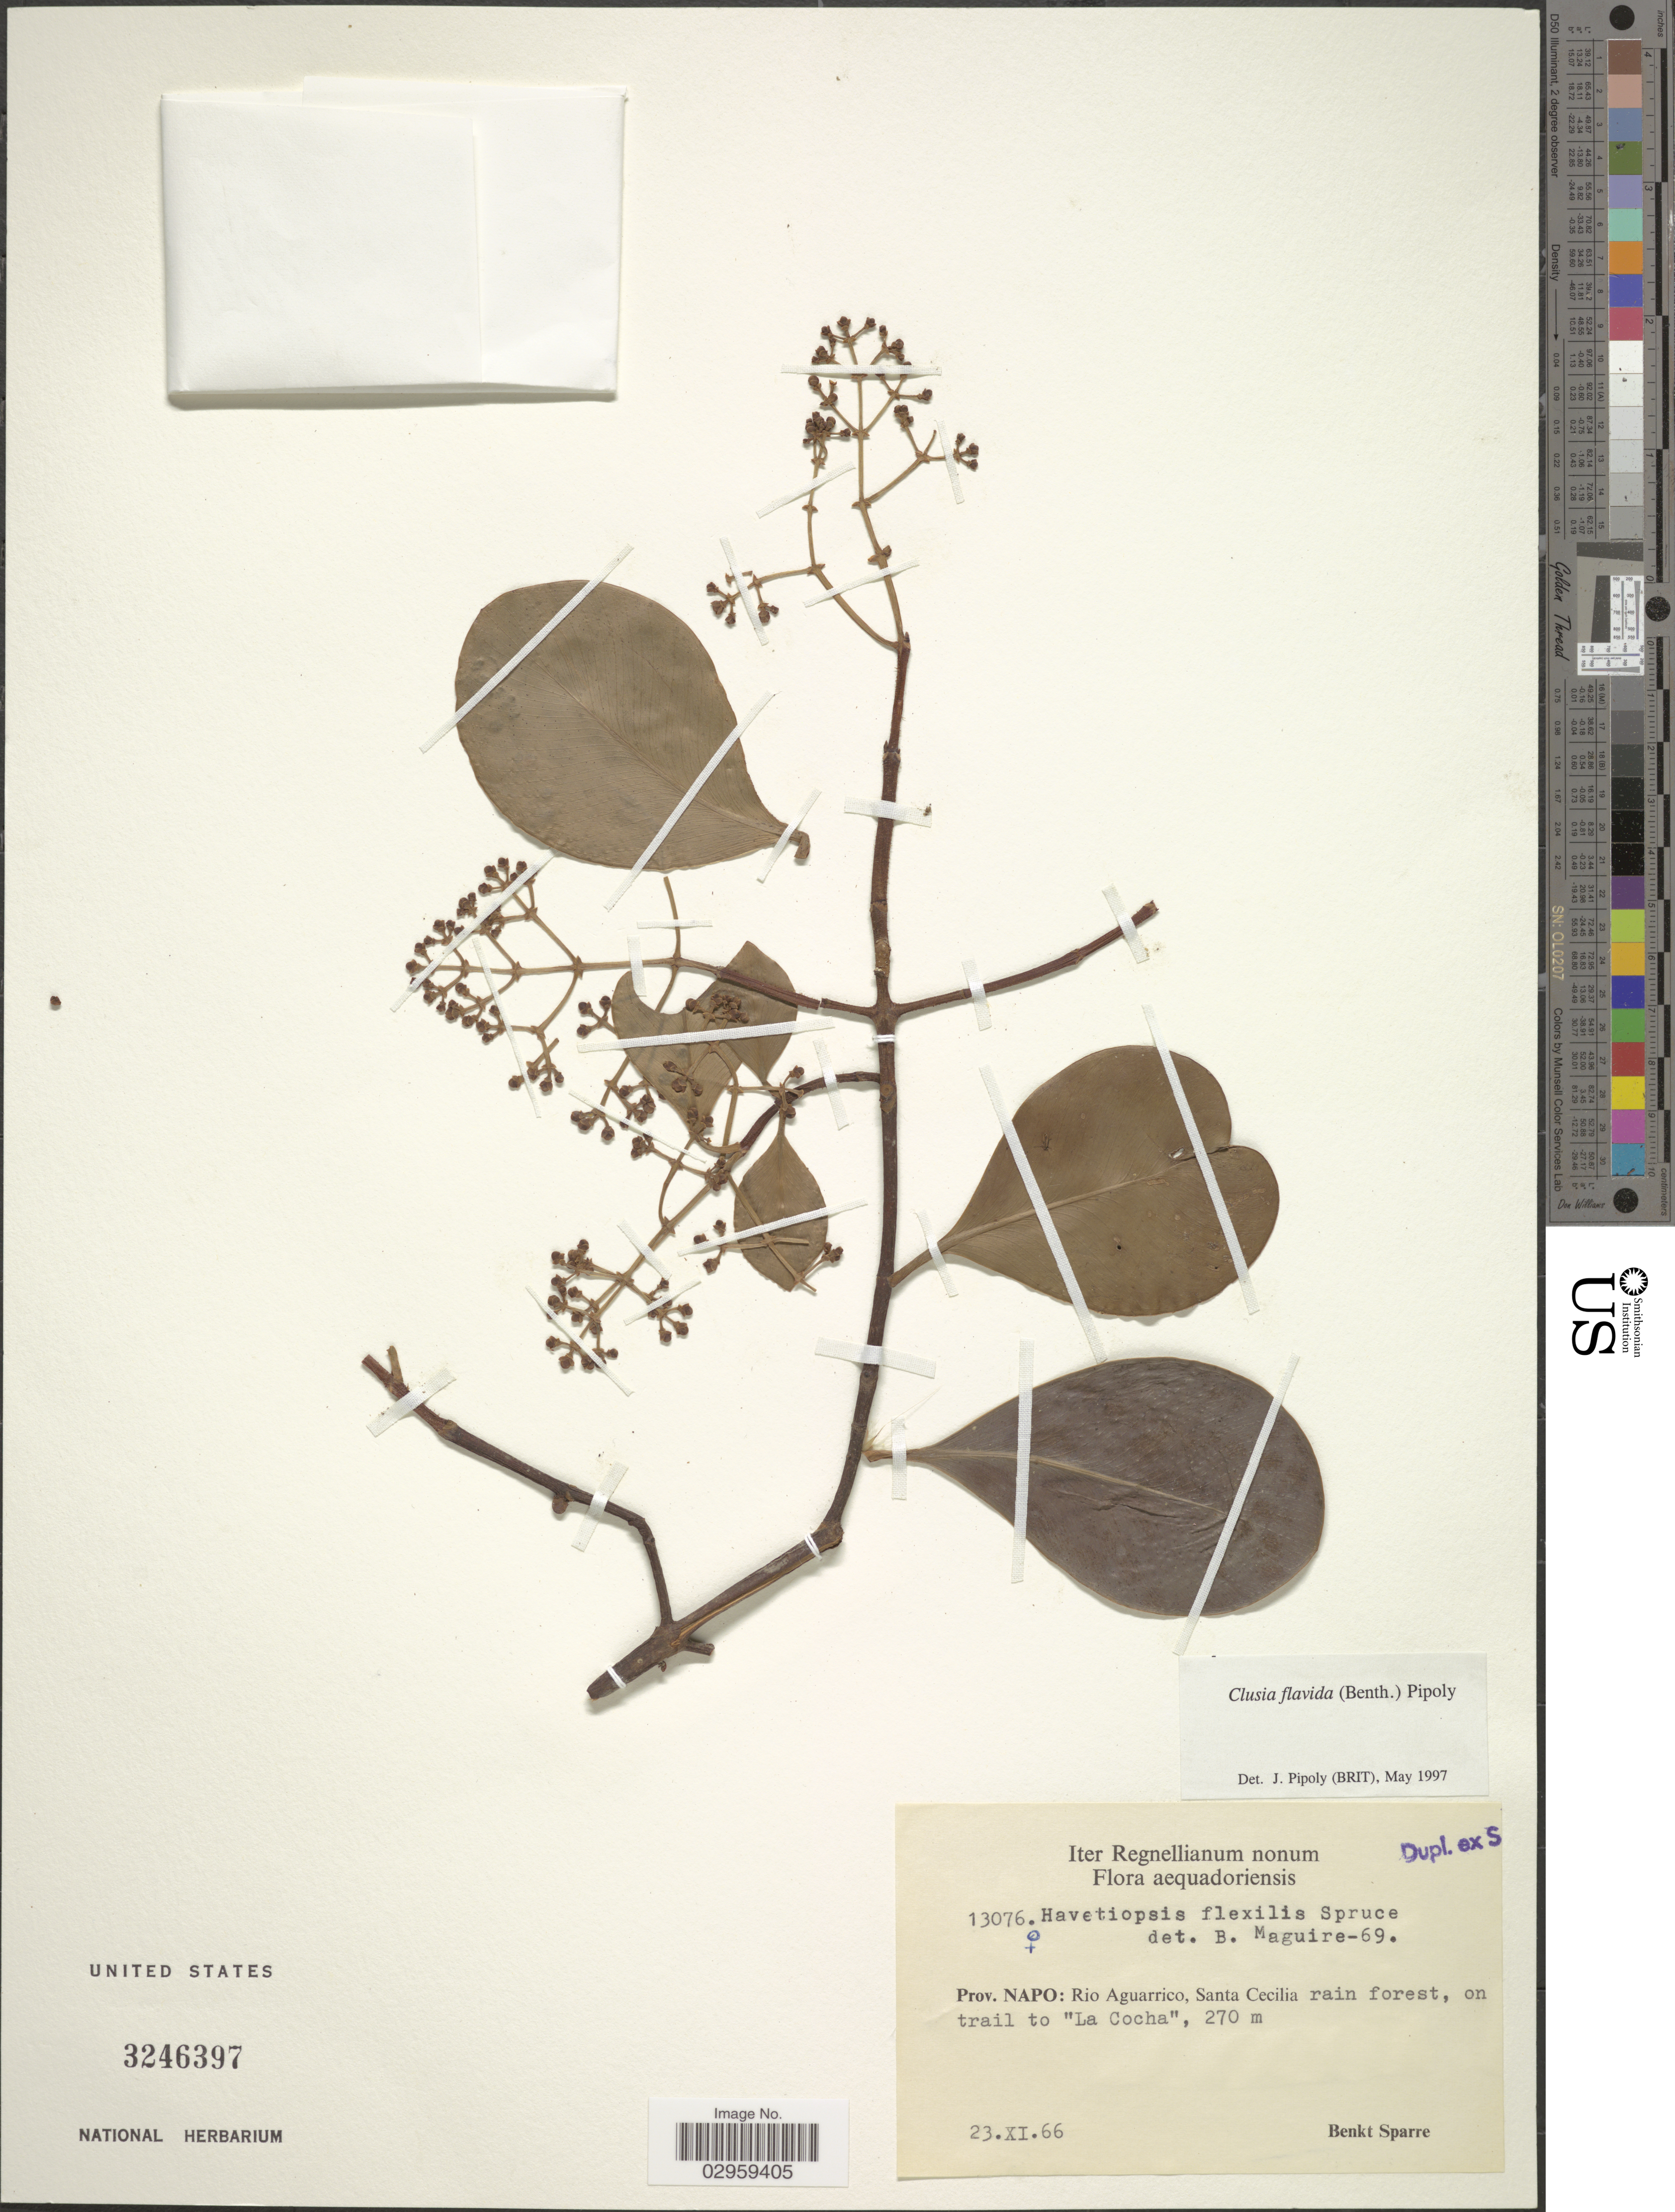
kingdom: Plantae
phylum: Tracheophyta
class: Magnoliopsida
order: Malpighiales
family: Clusiaceae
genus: Clusia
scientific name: Clusia flavida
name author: (Benth.) Pipoly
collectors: B. Sparre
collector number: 13076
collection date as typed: Transcribed d/m/y: 23/11/66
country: Ecuador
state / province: Napo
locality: Prov. Napo: Rio Aguarrico, Santa Cecilia rain forest, on trail to "La Cocha".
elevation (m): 270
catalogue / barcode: US 3246397